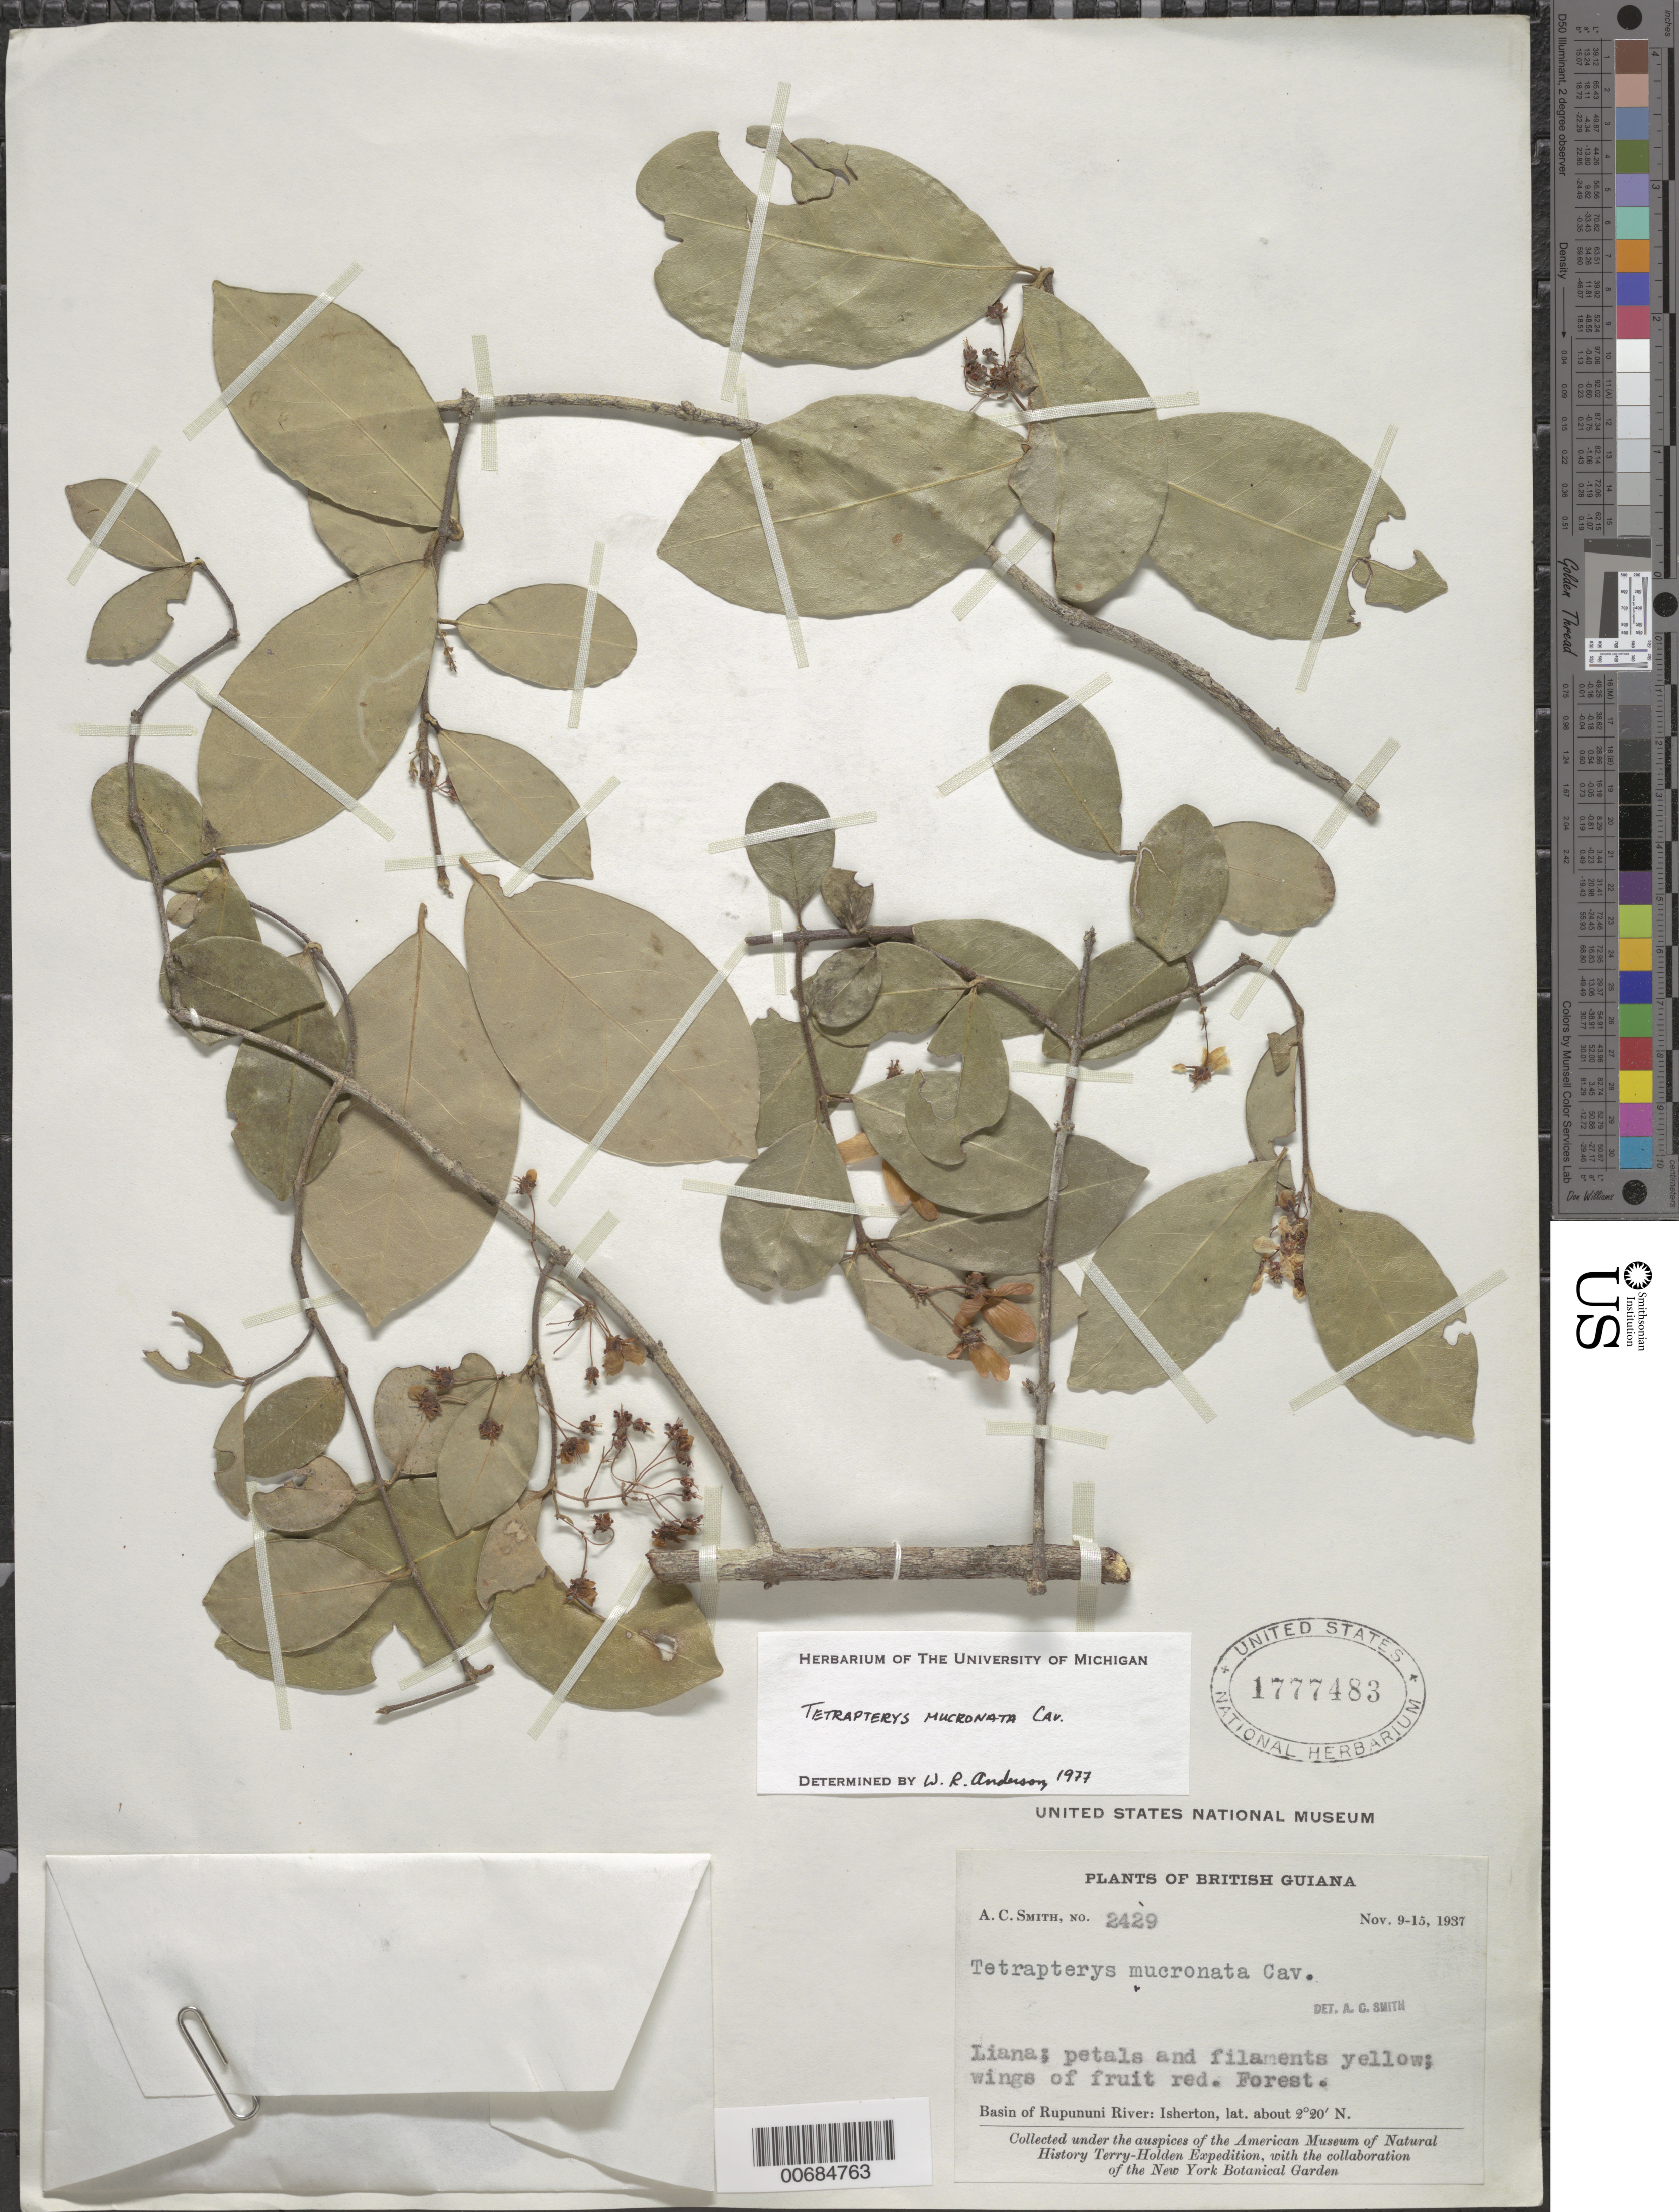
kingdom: Plantae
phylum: Tracheophyta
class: Magnoliopsida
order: Malpighiales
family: Malpighiaceae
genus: Tetrapterys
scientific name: Tetrapterys mucronata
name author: Cav.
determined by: Anderson, W. R., (MICH), University of Michigan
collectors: A. C. Smith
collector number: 2429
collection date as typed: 9-Nov-37 to 15-Nov-37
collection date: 1937-11-09/1937-11-15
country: Guyana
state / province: U. Takutu-U. Essequibo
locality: Isherton, basin of Rupununi River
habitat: Forest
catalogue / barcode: US 1777483